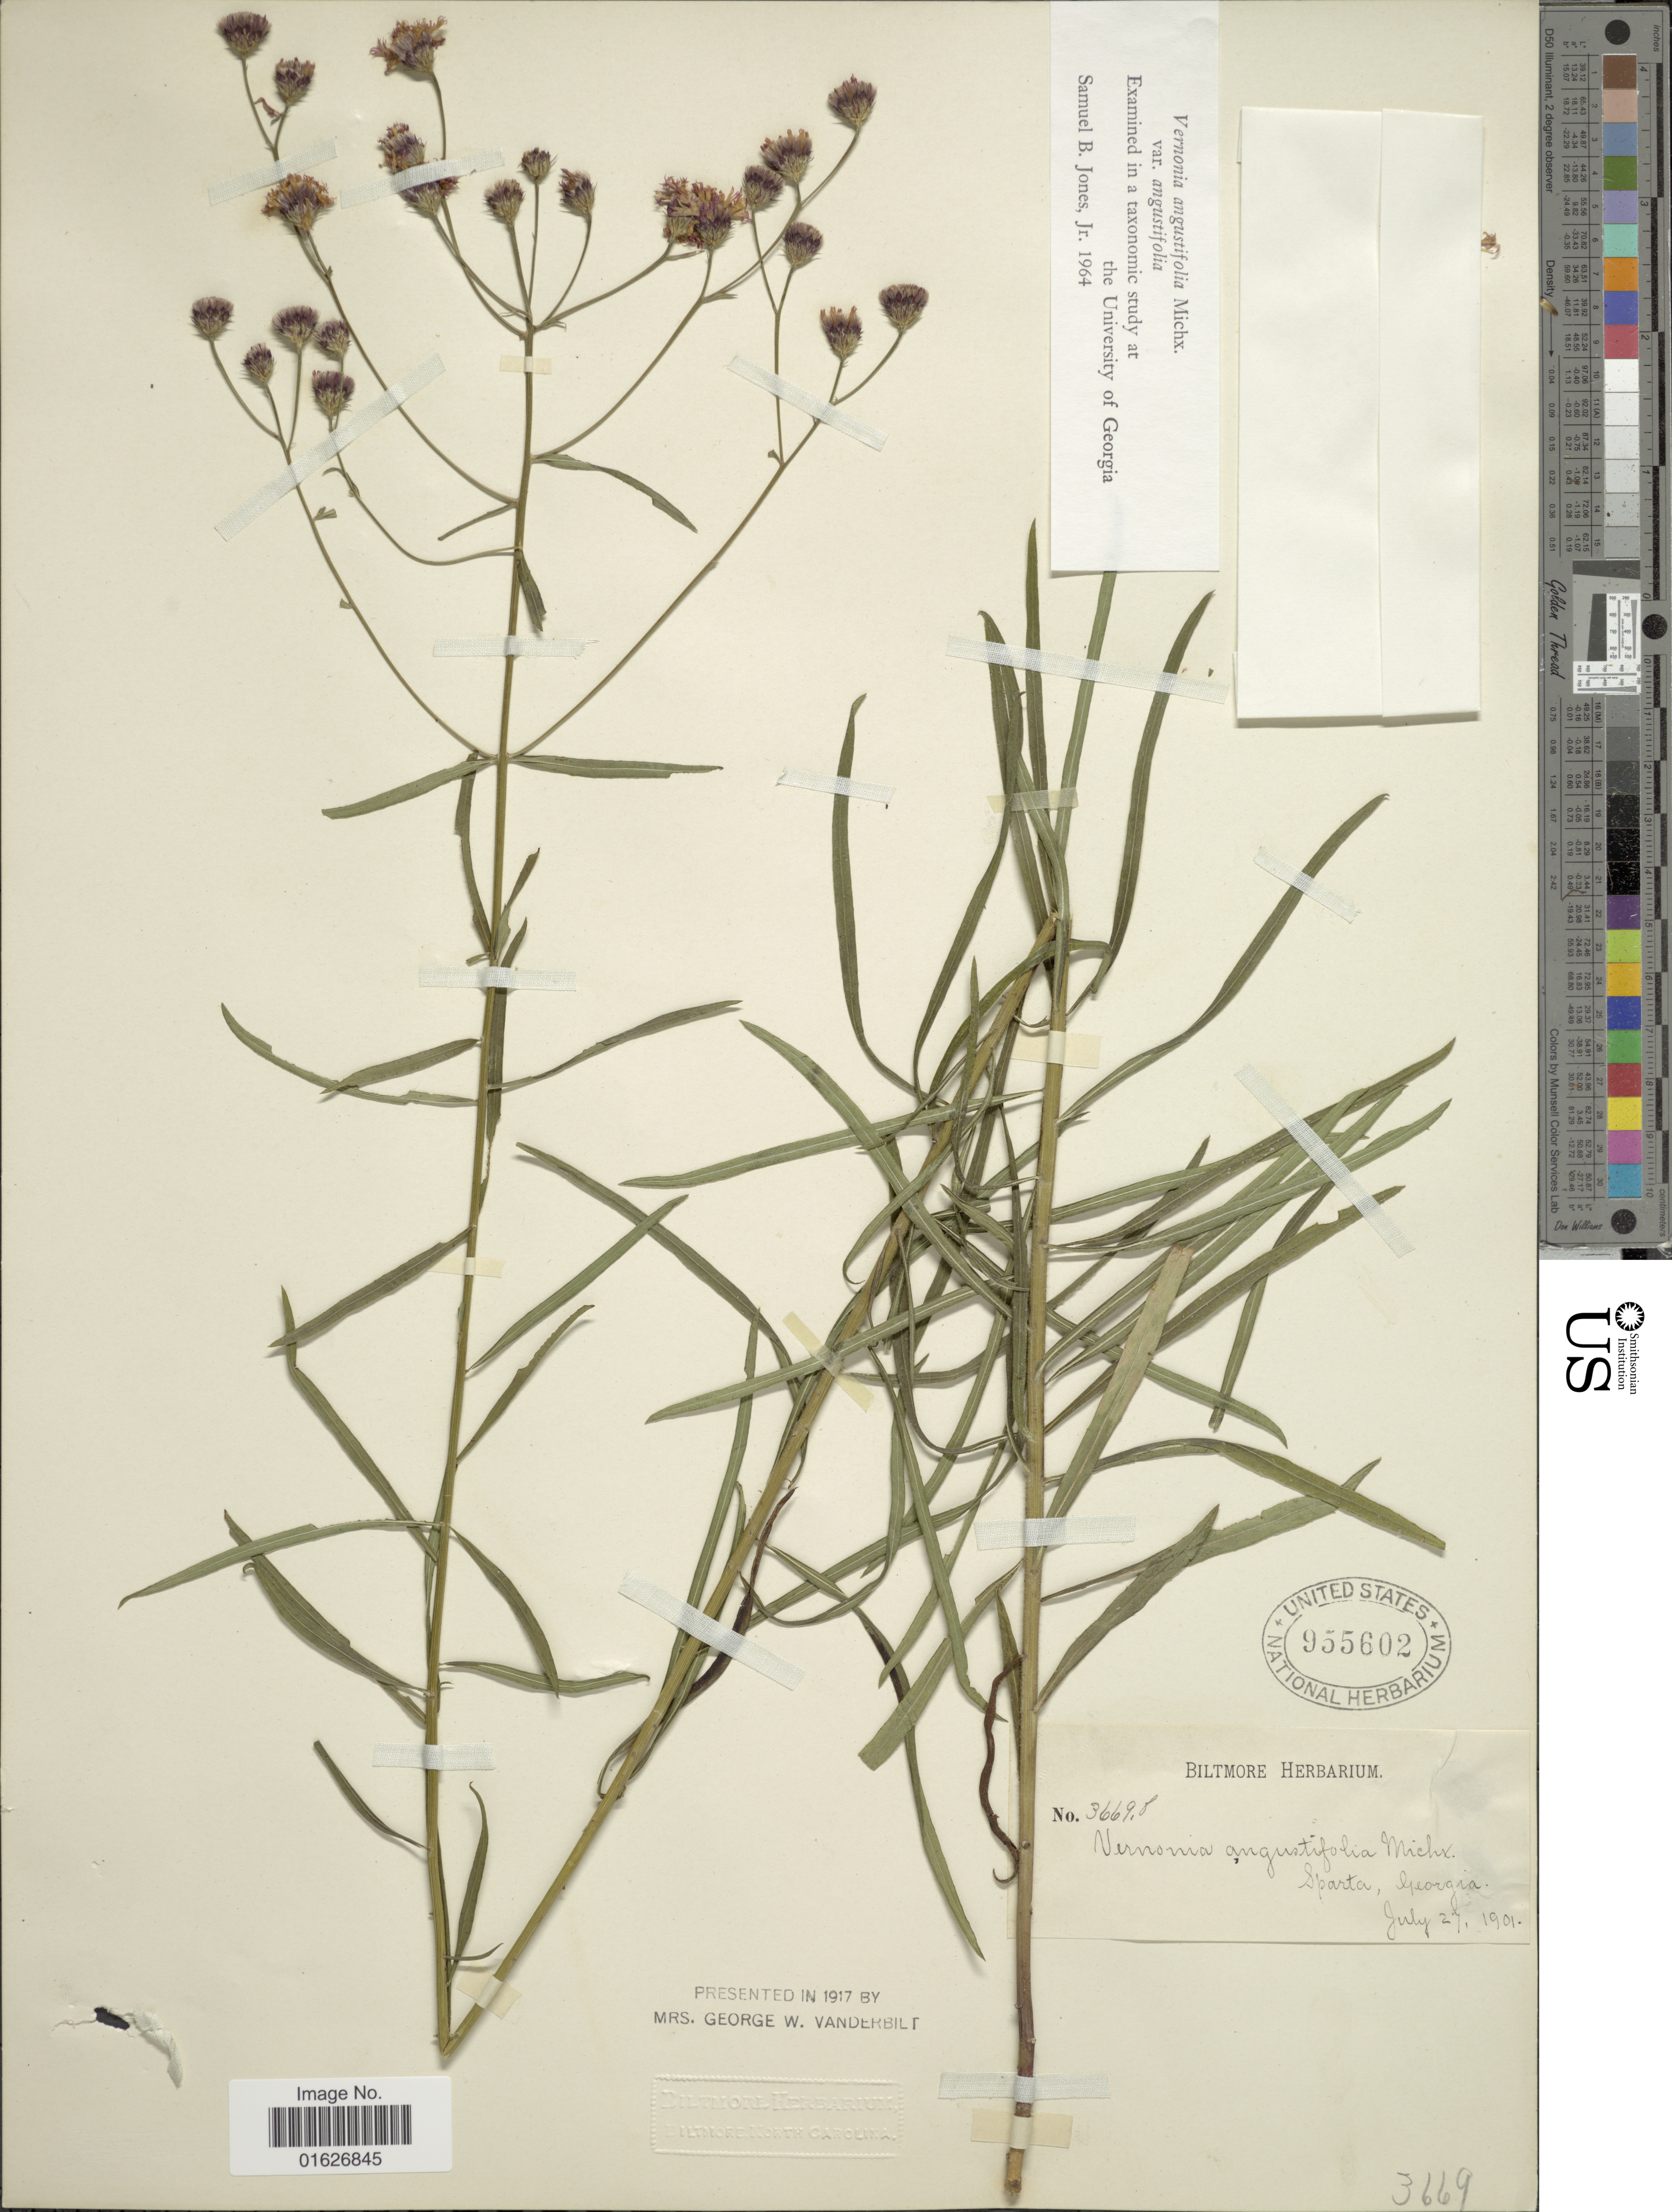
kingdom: Plantae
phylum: Tracheophyta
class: Magnoliopsida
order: Asterales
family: Asteraceae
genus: Vernonia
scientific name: Vernonia angustifolia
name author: Michx.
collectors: ex herb. Biltmore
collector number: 3669b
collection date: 1901-07-27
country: United States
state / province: Georgia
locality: Sparta.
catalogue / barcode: US 955602